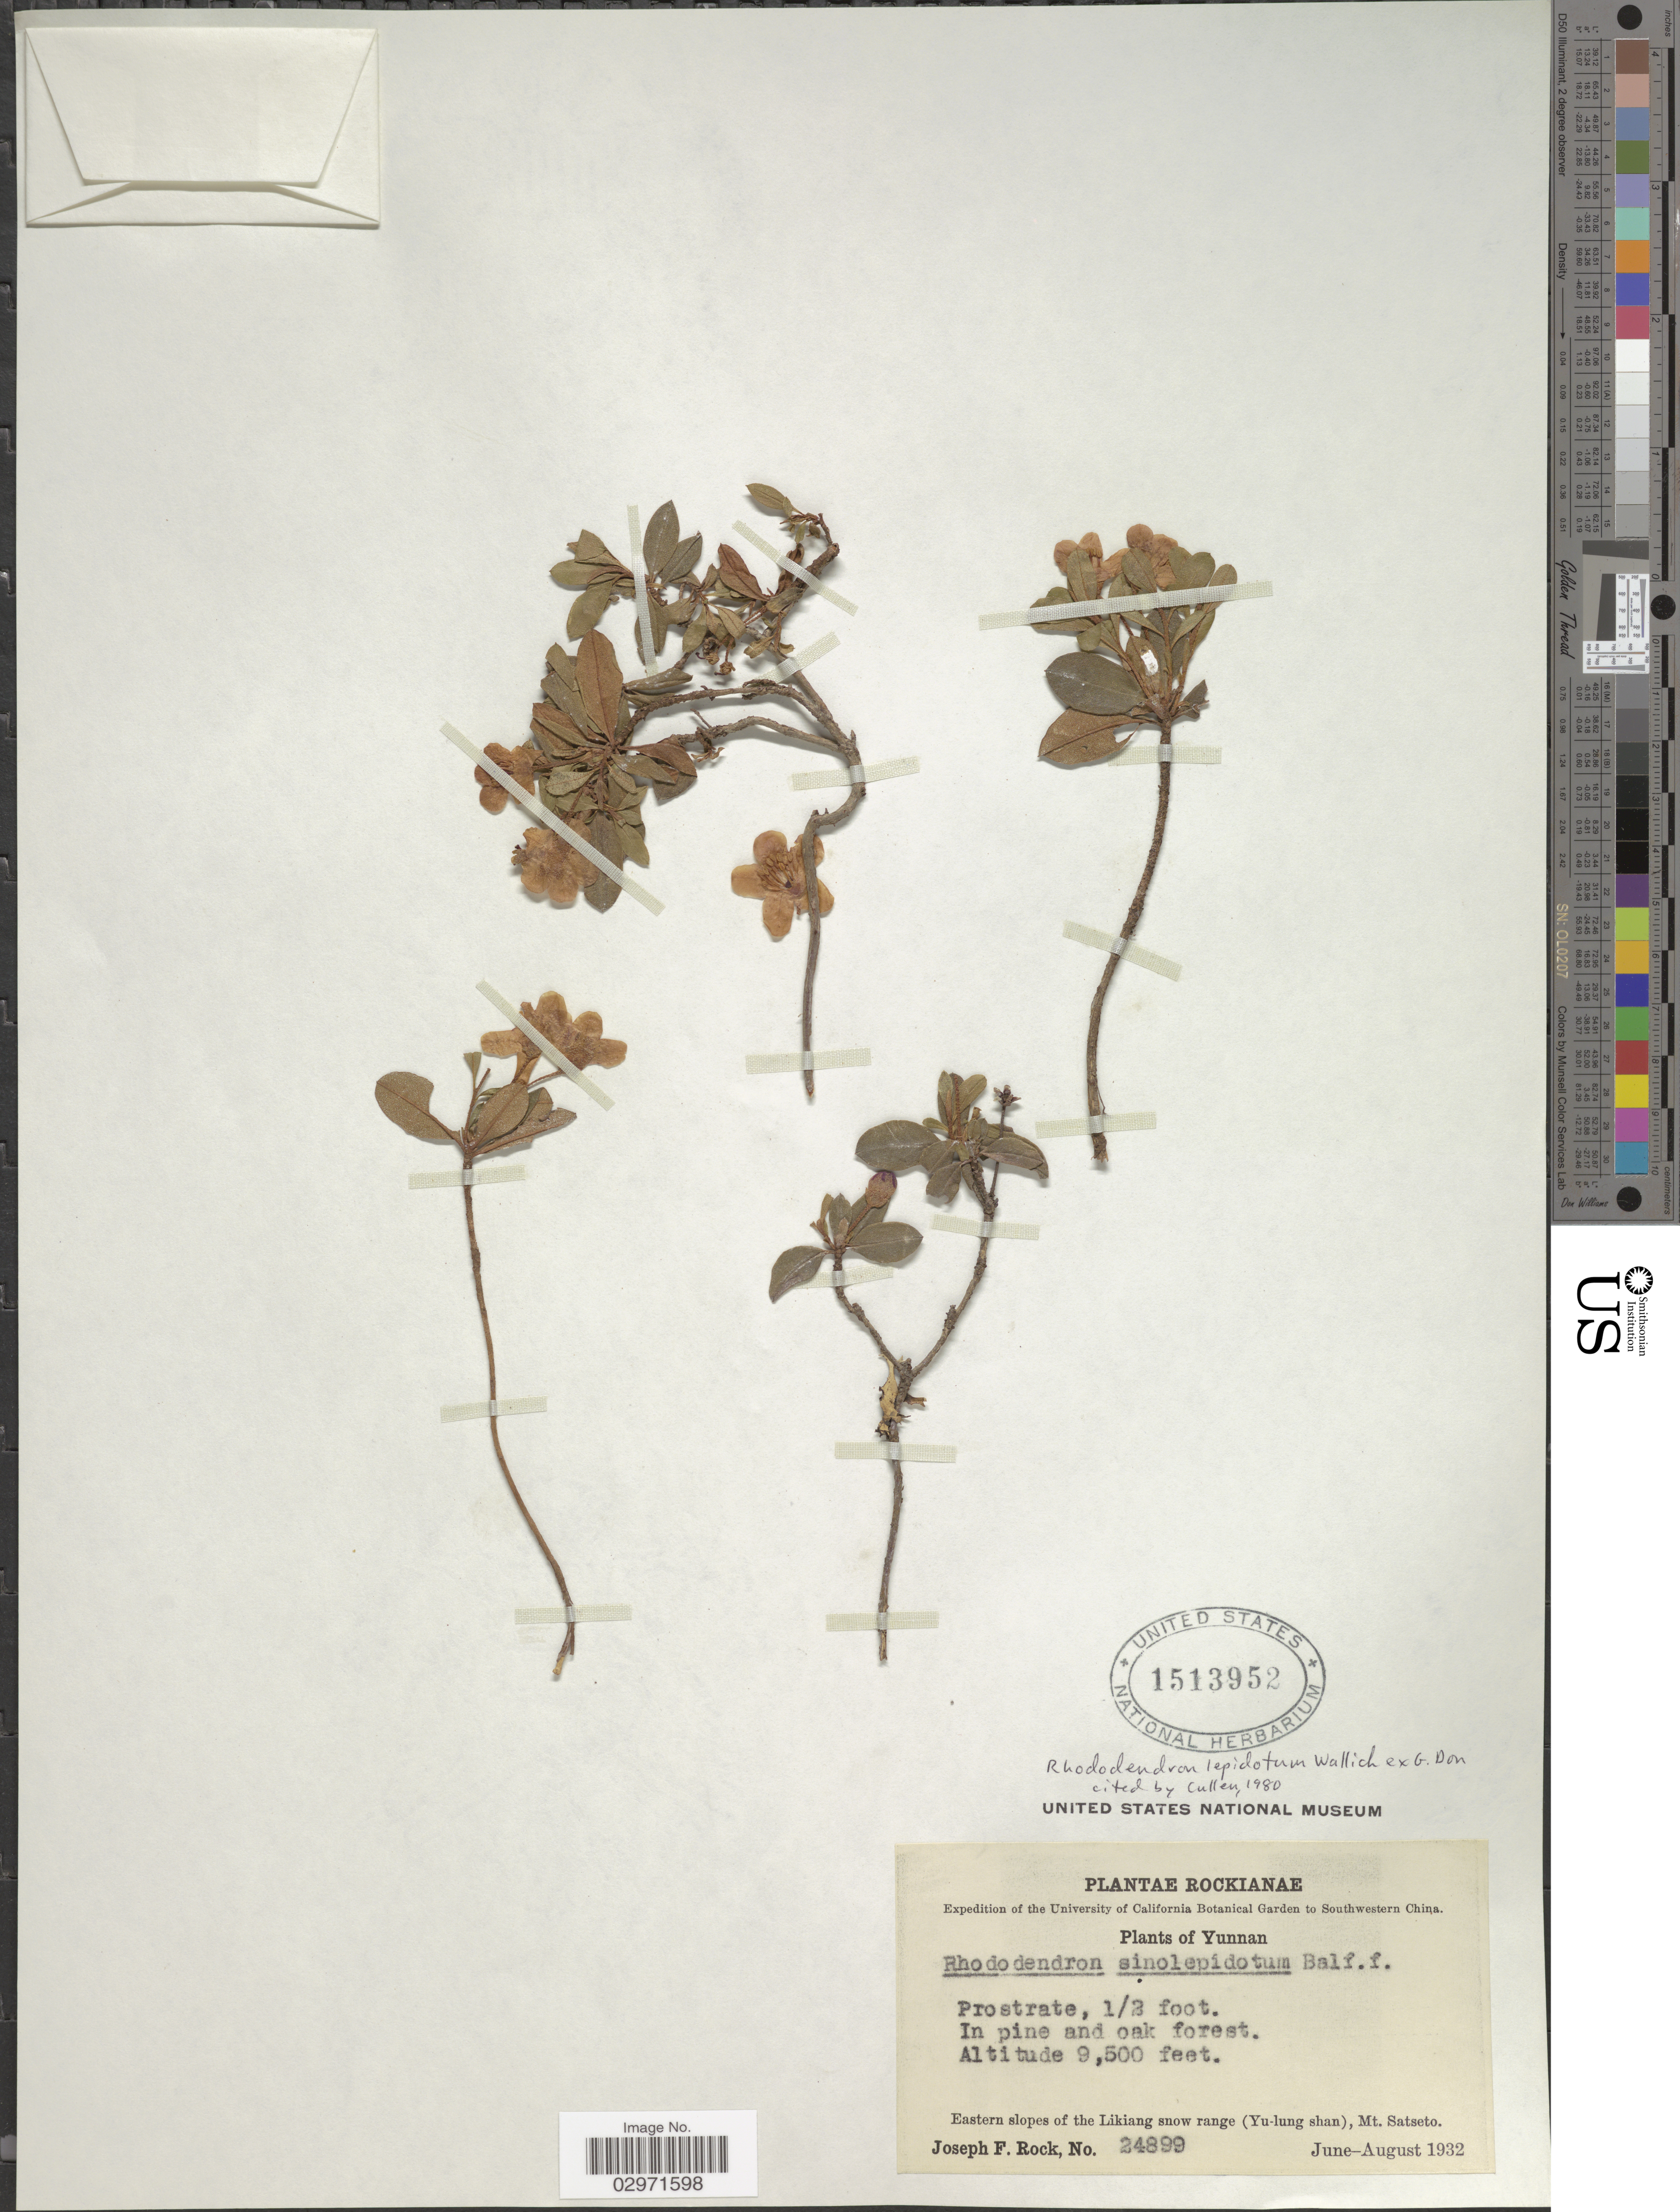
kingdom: Plantae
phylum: Tracheophyta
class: Magnoliopsida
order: Ericales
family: Ericaceae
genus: Rhododendron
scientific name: Rhododendron lepidotum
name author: Wall. ex G. Don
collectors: J. F. Rock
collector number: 24899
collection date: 1932-06/1932-08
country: China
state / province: Yunnan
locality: Southwestern China. Eastern slopes of the Likiang snow range (Yu-lung shan), Mt. Satselo.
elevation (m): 2896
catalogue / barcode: US 1513952